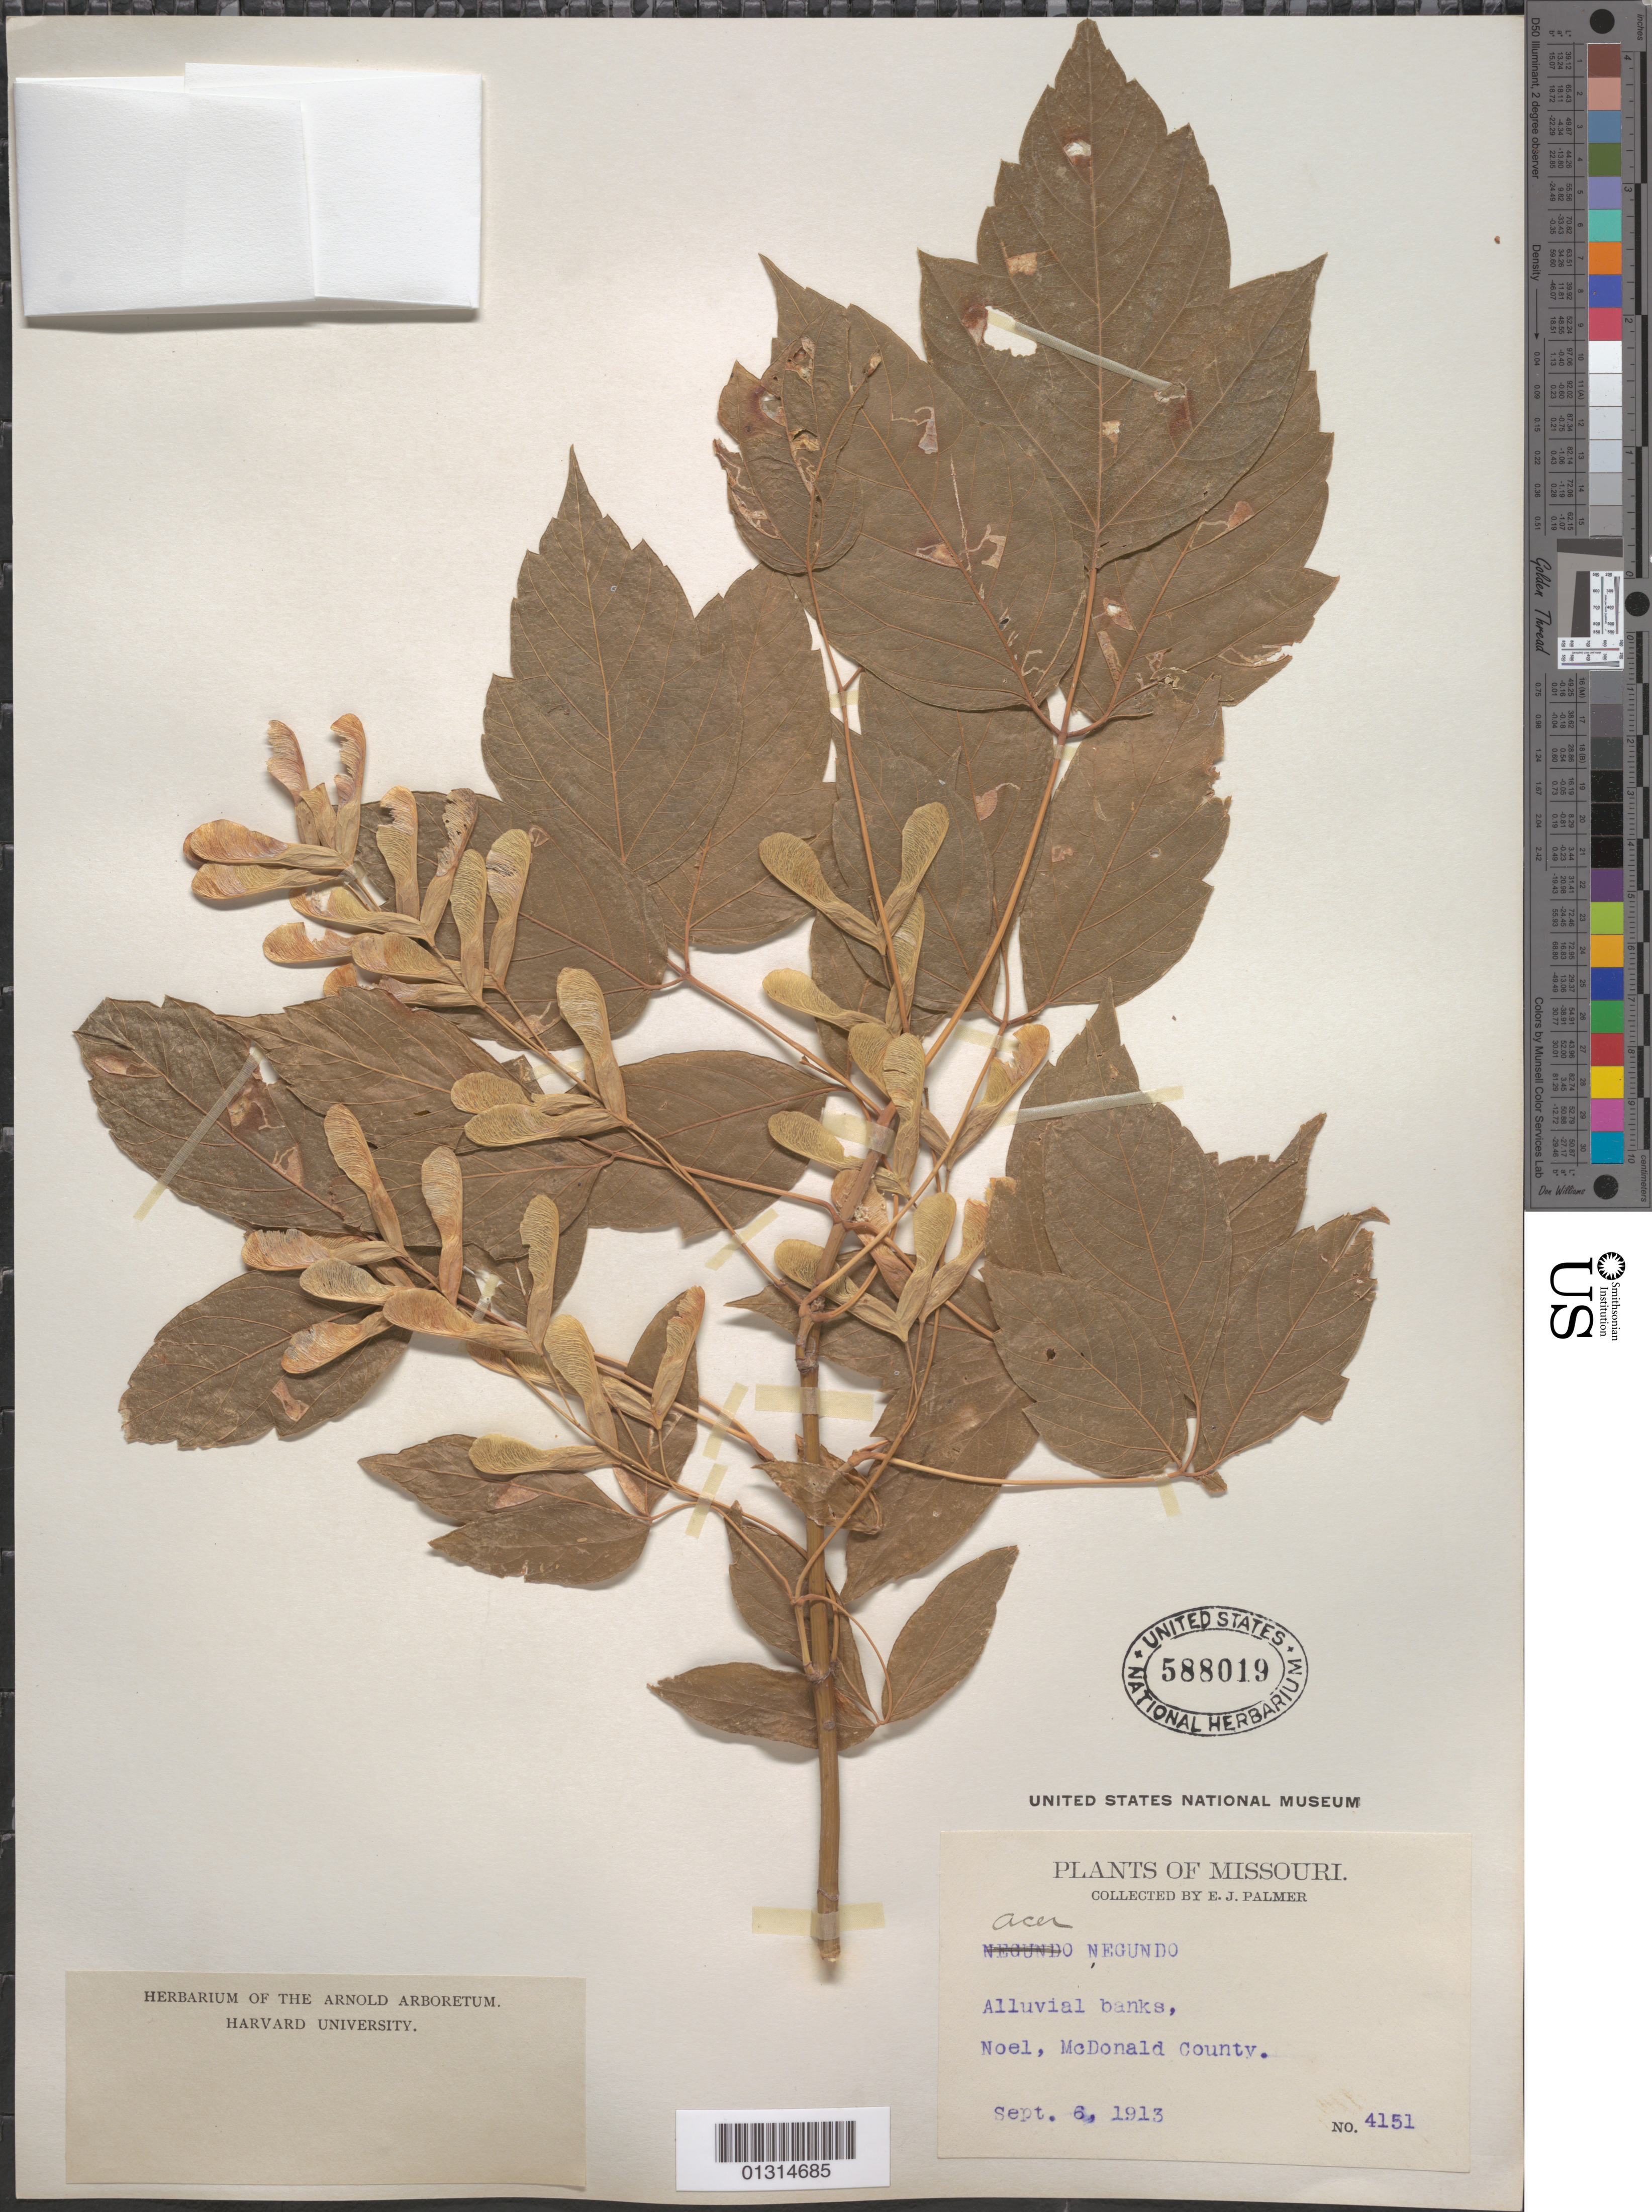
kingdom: Plantae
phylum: Tracheophyta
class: Magnoliopsida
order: Sapindales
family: Sapindaceae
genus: Acer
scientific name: Acer negundo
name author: L.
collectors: E. J. Palmer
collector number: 4151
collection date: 1913-09-06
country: United States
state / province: Missouri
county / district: McDonald County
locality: McDonald County, Noel.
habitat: Alluvial banks.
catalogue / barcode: US 588019